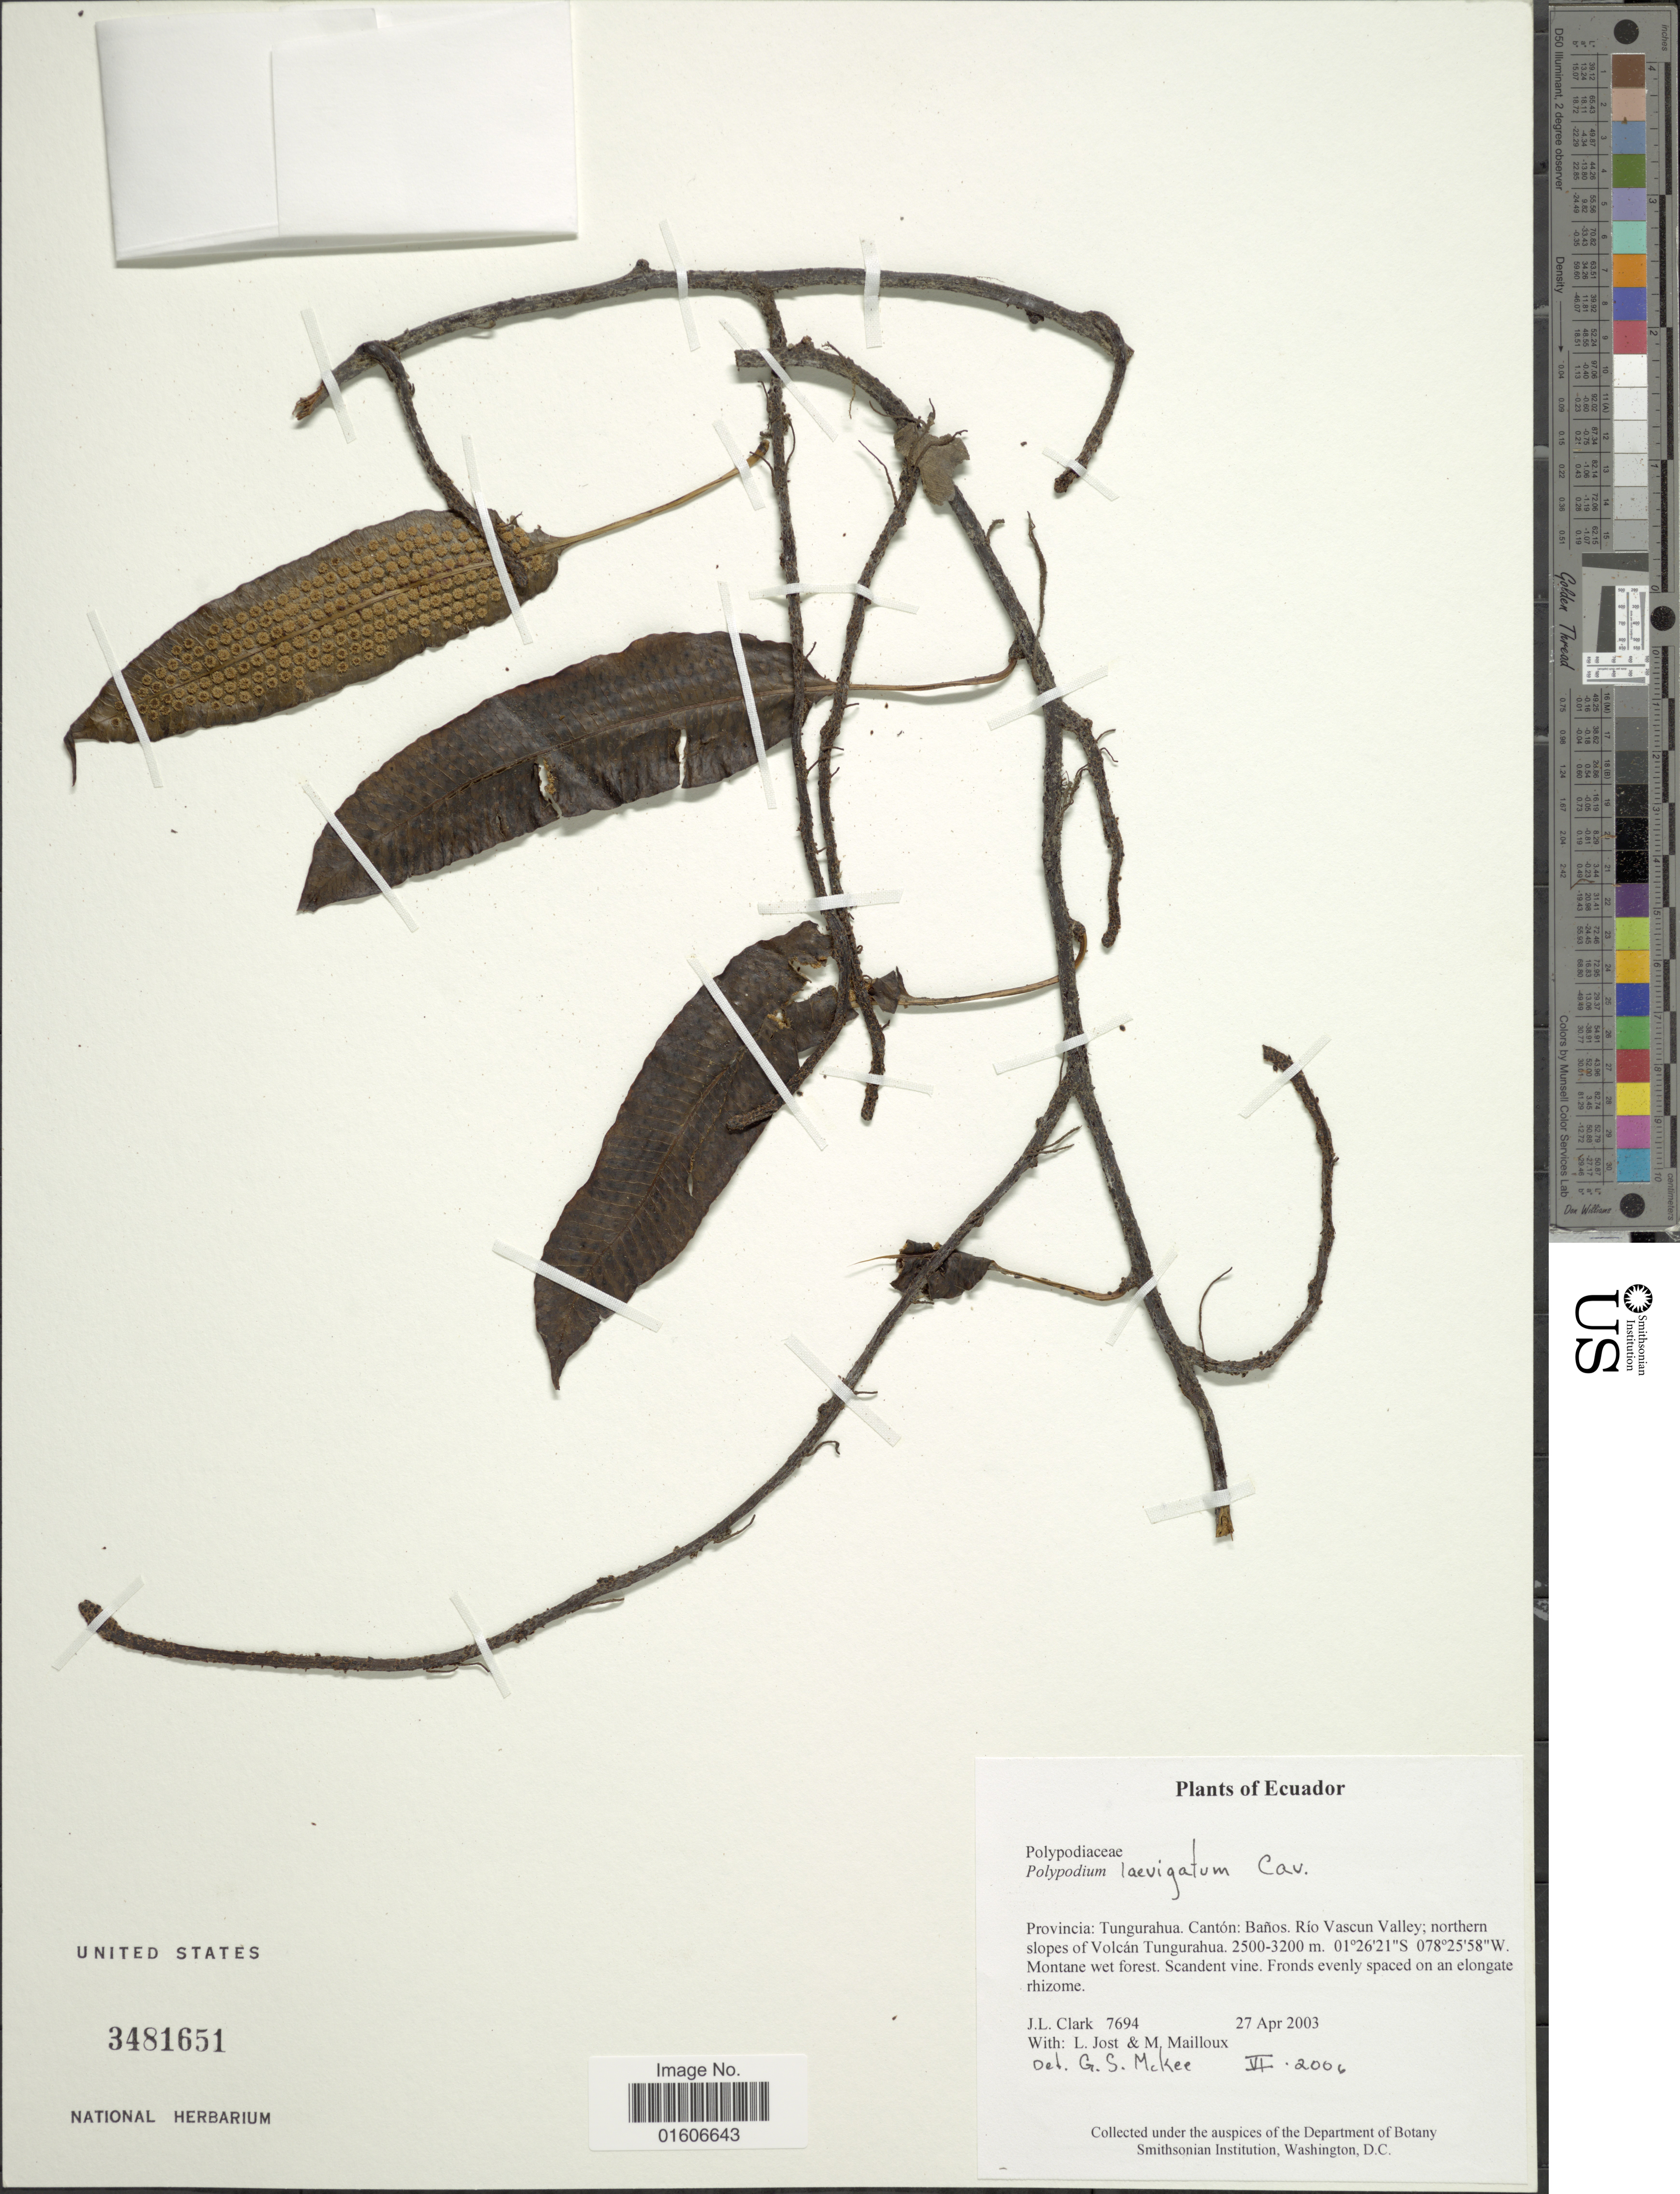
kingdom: Plantae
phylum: Tracheophyta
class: Polypodiopsida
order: Polypodiales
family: Polypodiaceae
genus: Serpocaulon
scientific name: Serpocaulon levigatum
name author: (Cav.) A.R. Sm.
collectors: J. L. Clark, L. Jost & M. Mailloux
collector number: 7694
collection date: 2003-04-27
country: Ecuador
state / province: Tungurahua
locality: Provincia: Tungurahua. Cantón: Baños. Rio Vascun Valley; northern slopes of Volcán Tungurahua.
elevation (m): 2500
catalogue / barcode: US 3481651